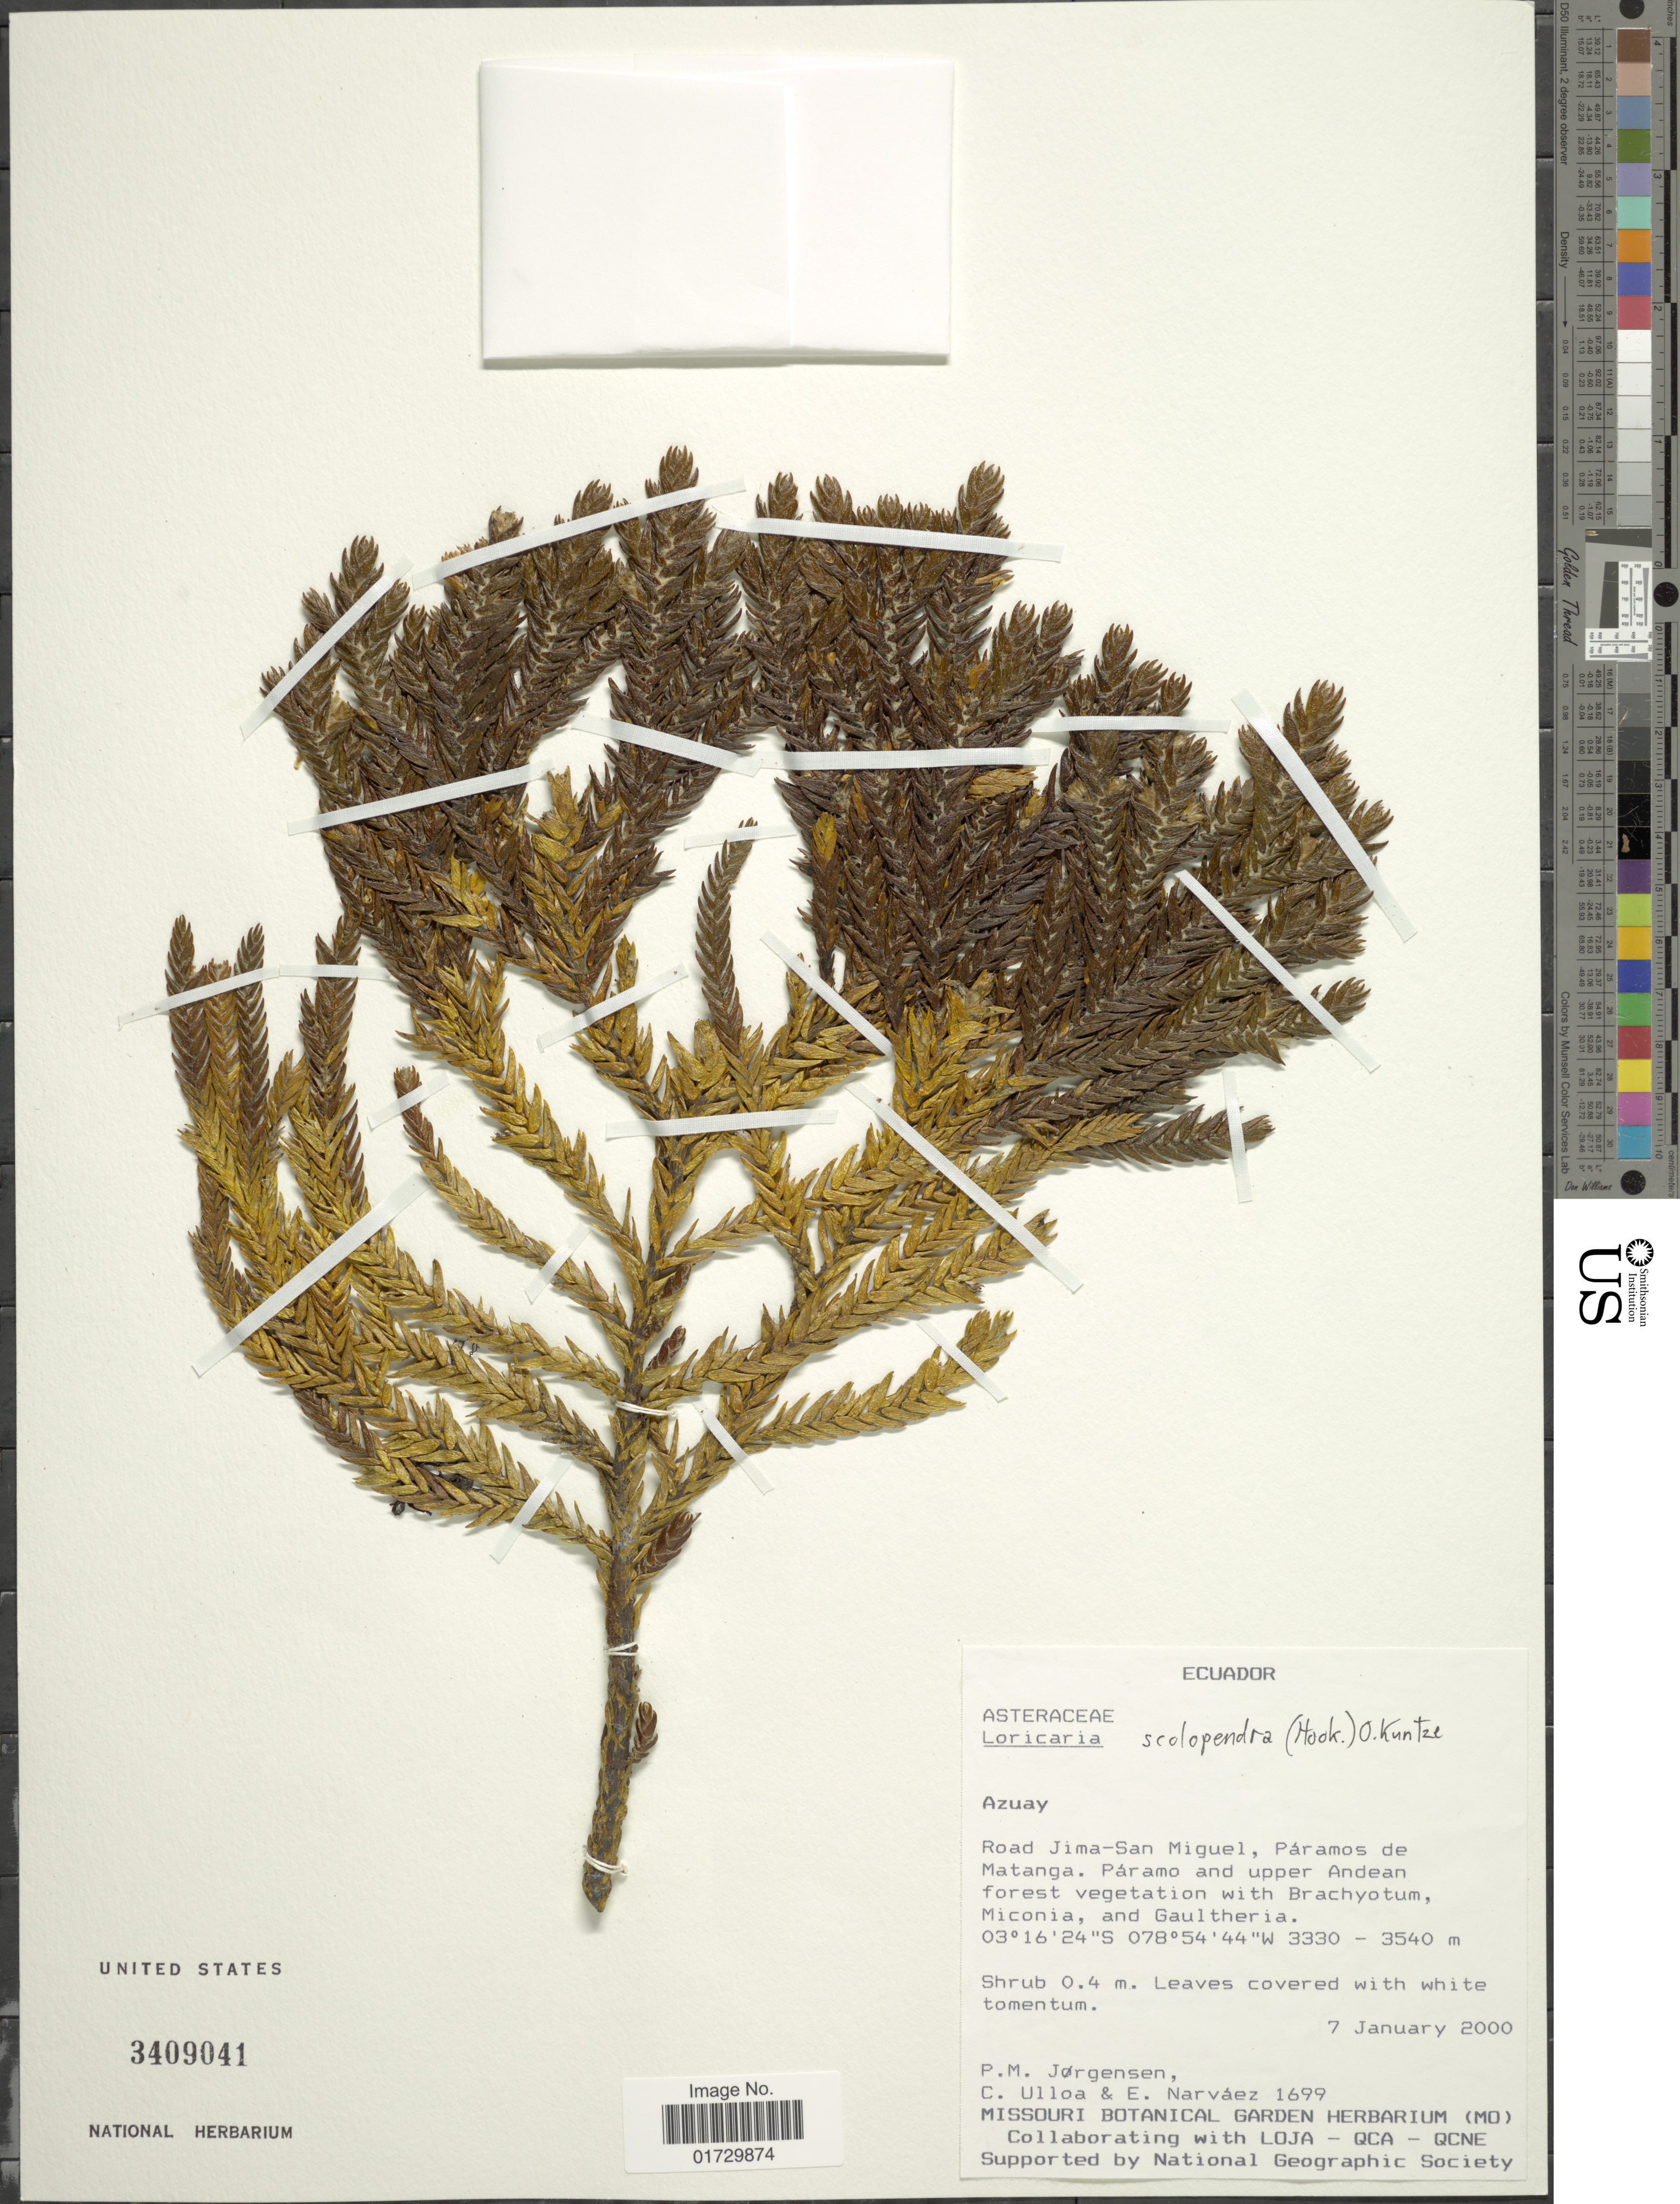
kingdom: Plantae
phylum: Tracheophyta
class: Magnoliopsida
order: Asterales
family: Asteraceae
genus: Loricaria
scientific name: Loricaria scolopendra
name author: (Hook.) Kuntze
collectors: P. Jørgensen, C. Ulloa & E. Narváez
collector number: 1699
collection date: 2000-01-07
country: Ecuador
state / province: Azuay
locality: Road Jima-San Miguel, Paramo de Matanga. Paramo and upper Andean forest vegetation with Brachyotum, Miconia, and Gaultheria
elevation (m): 3540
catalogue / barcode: US 3409041